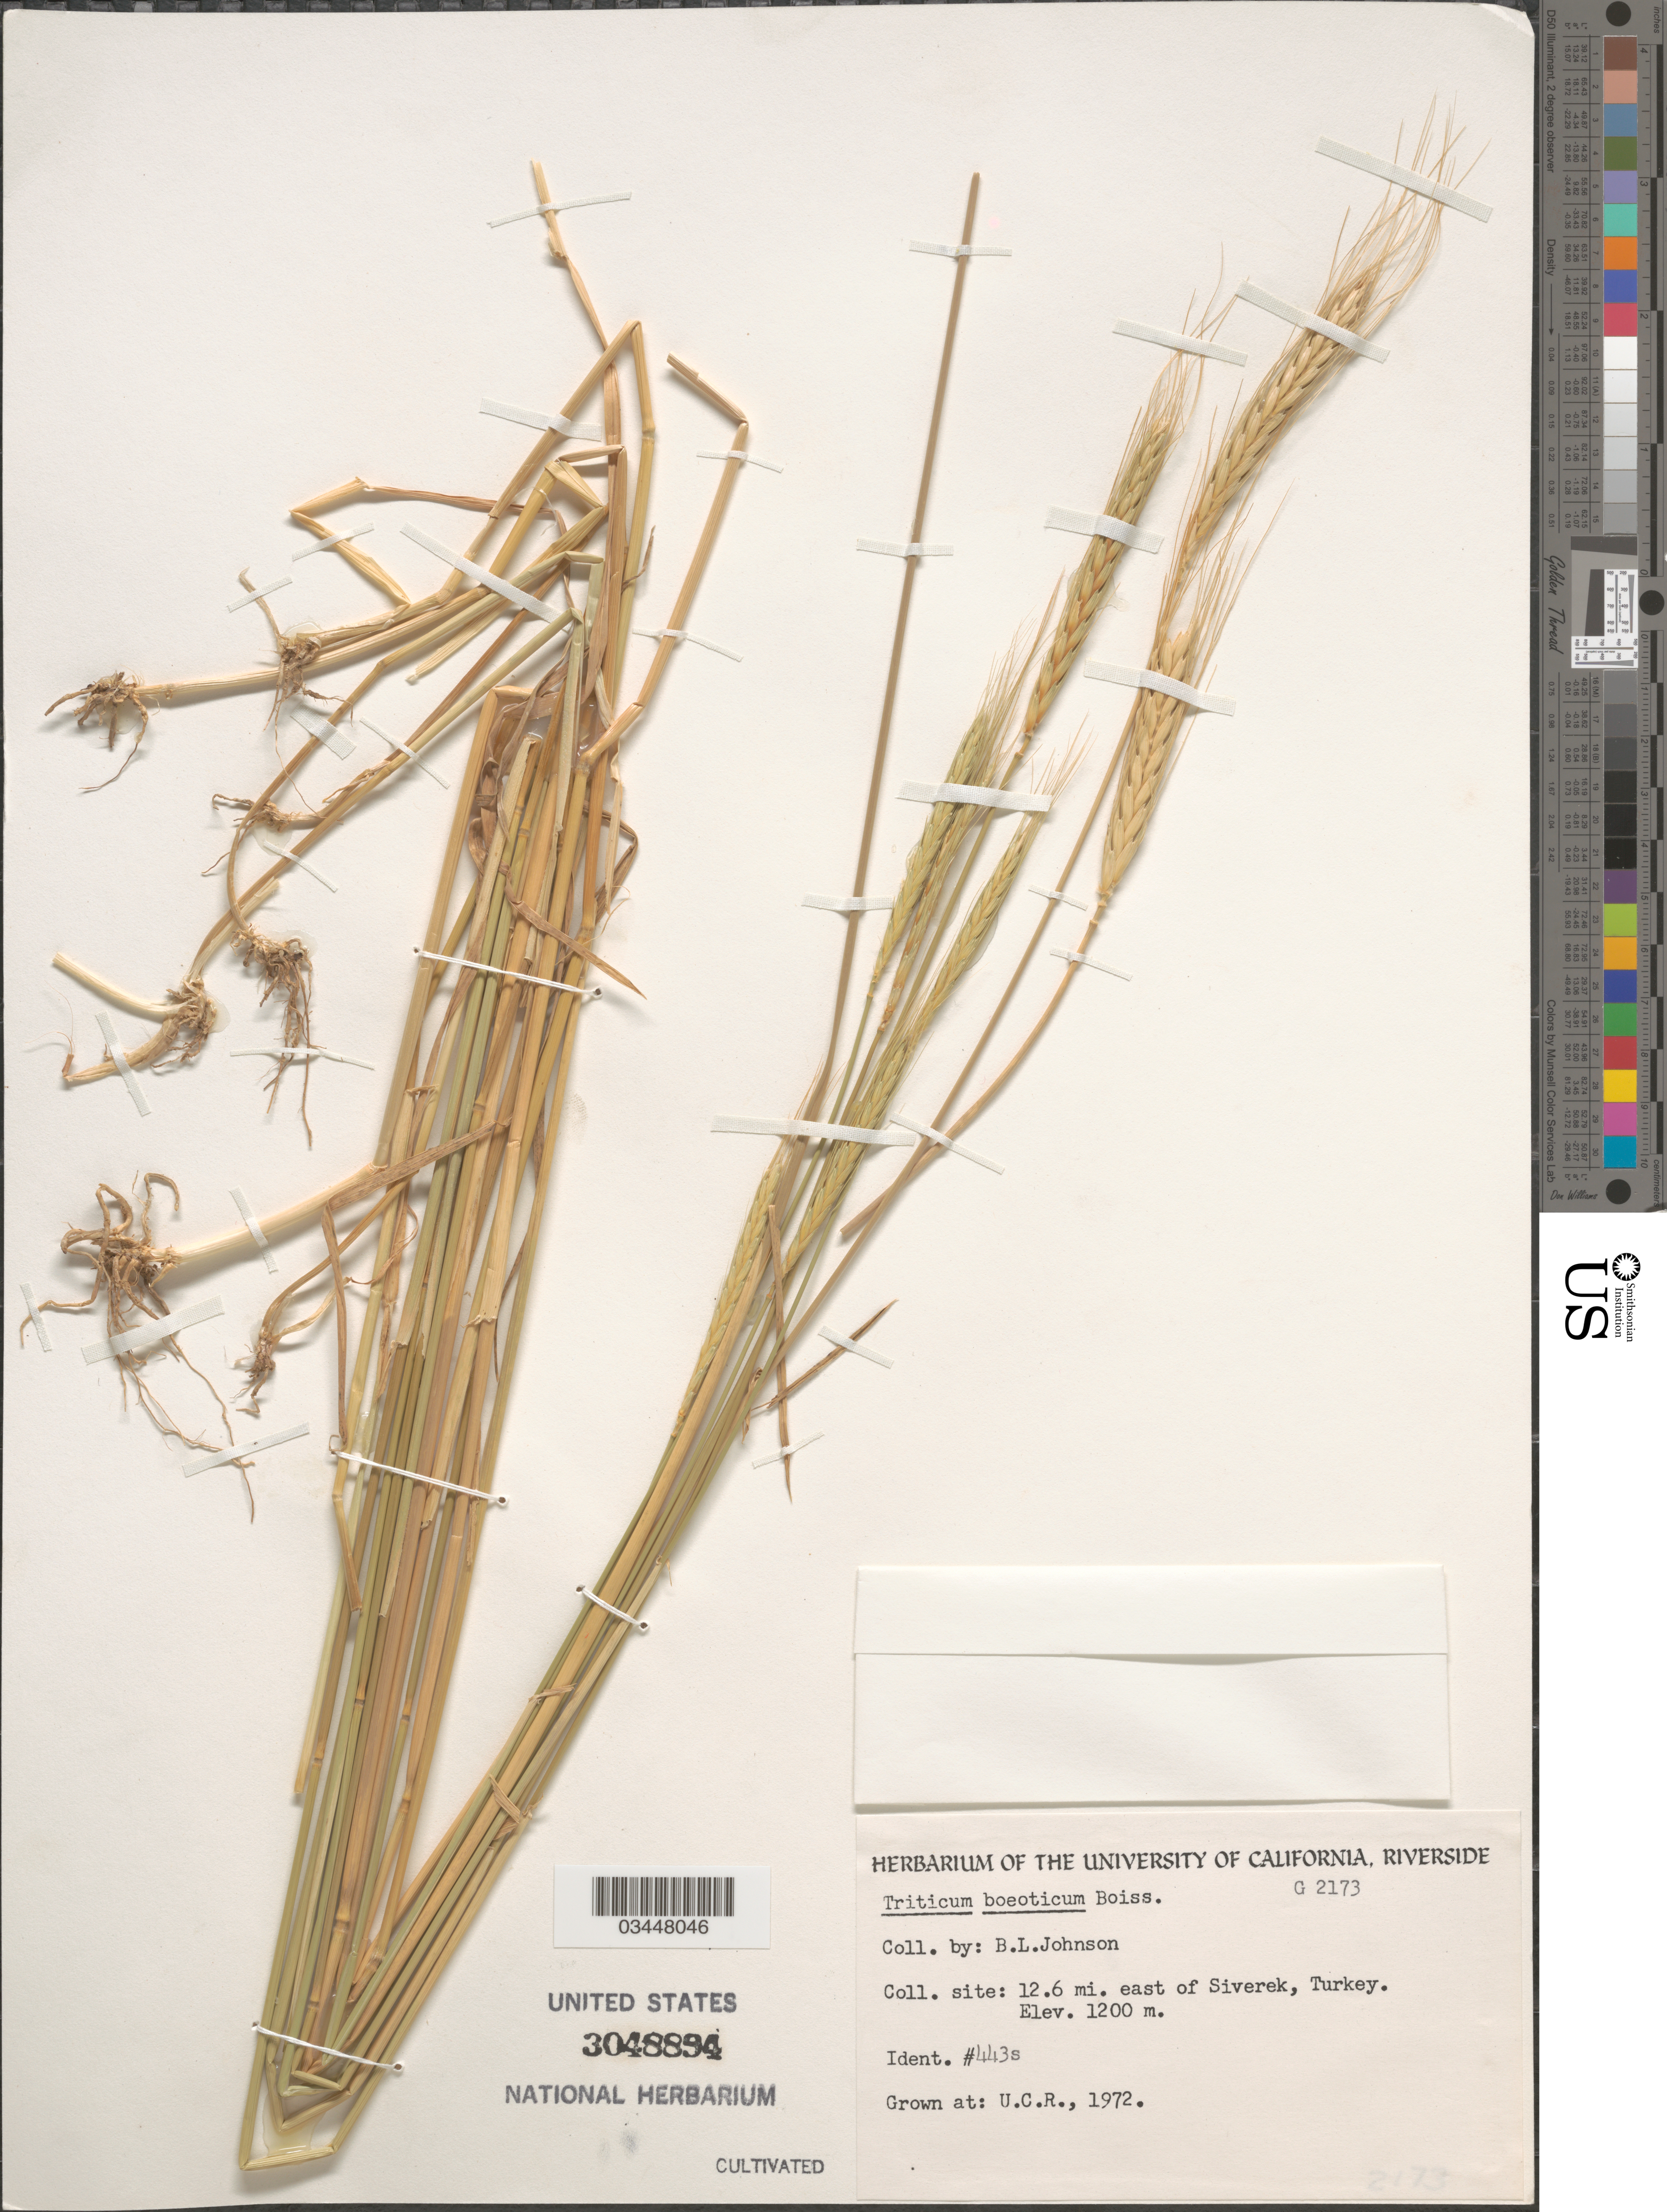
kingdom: Plantae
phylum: Tracheophyta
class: Liliopsida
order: Poales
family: Poaceae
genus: Triticum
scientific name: Triticum boeoticum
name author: Boiss.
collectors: ex herb. Univ. of California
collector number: G2173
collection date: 1972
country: United States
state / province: California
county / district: Riverside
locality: U.C.R.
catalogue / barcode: US 3048894